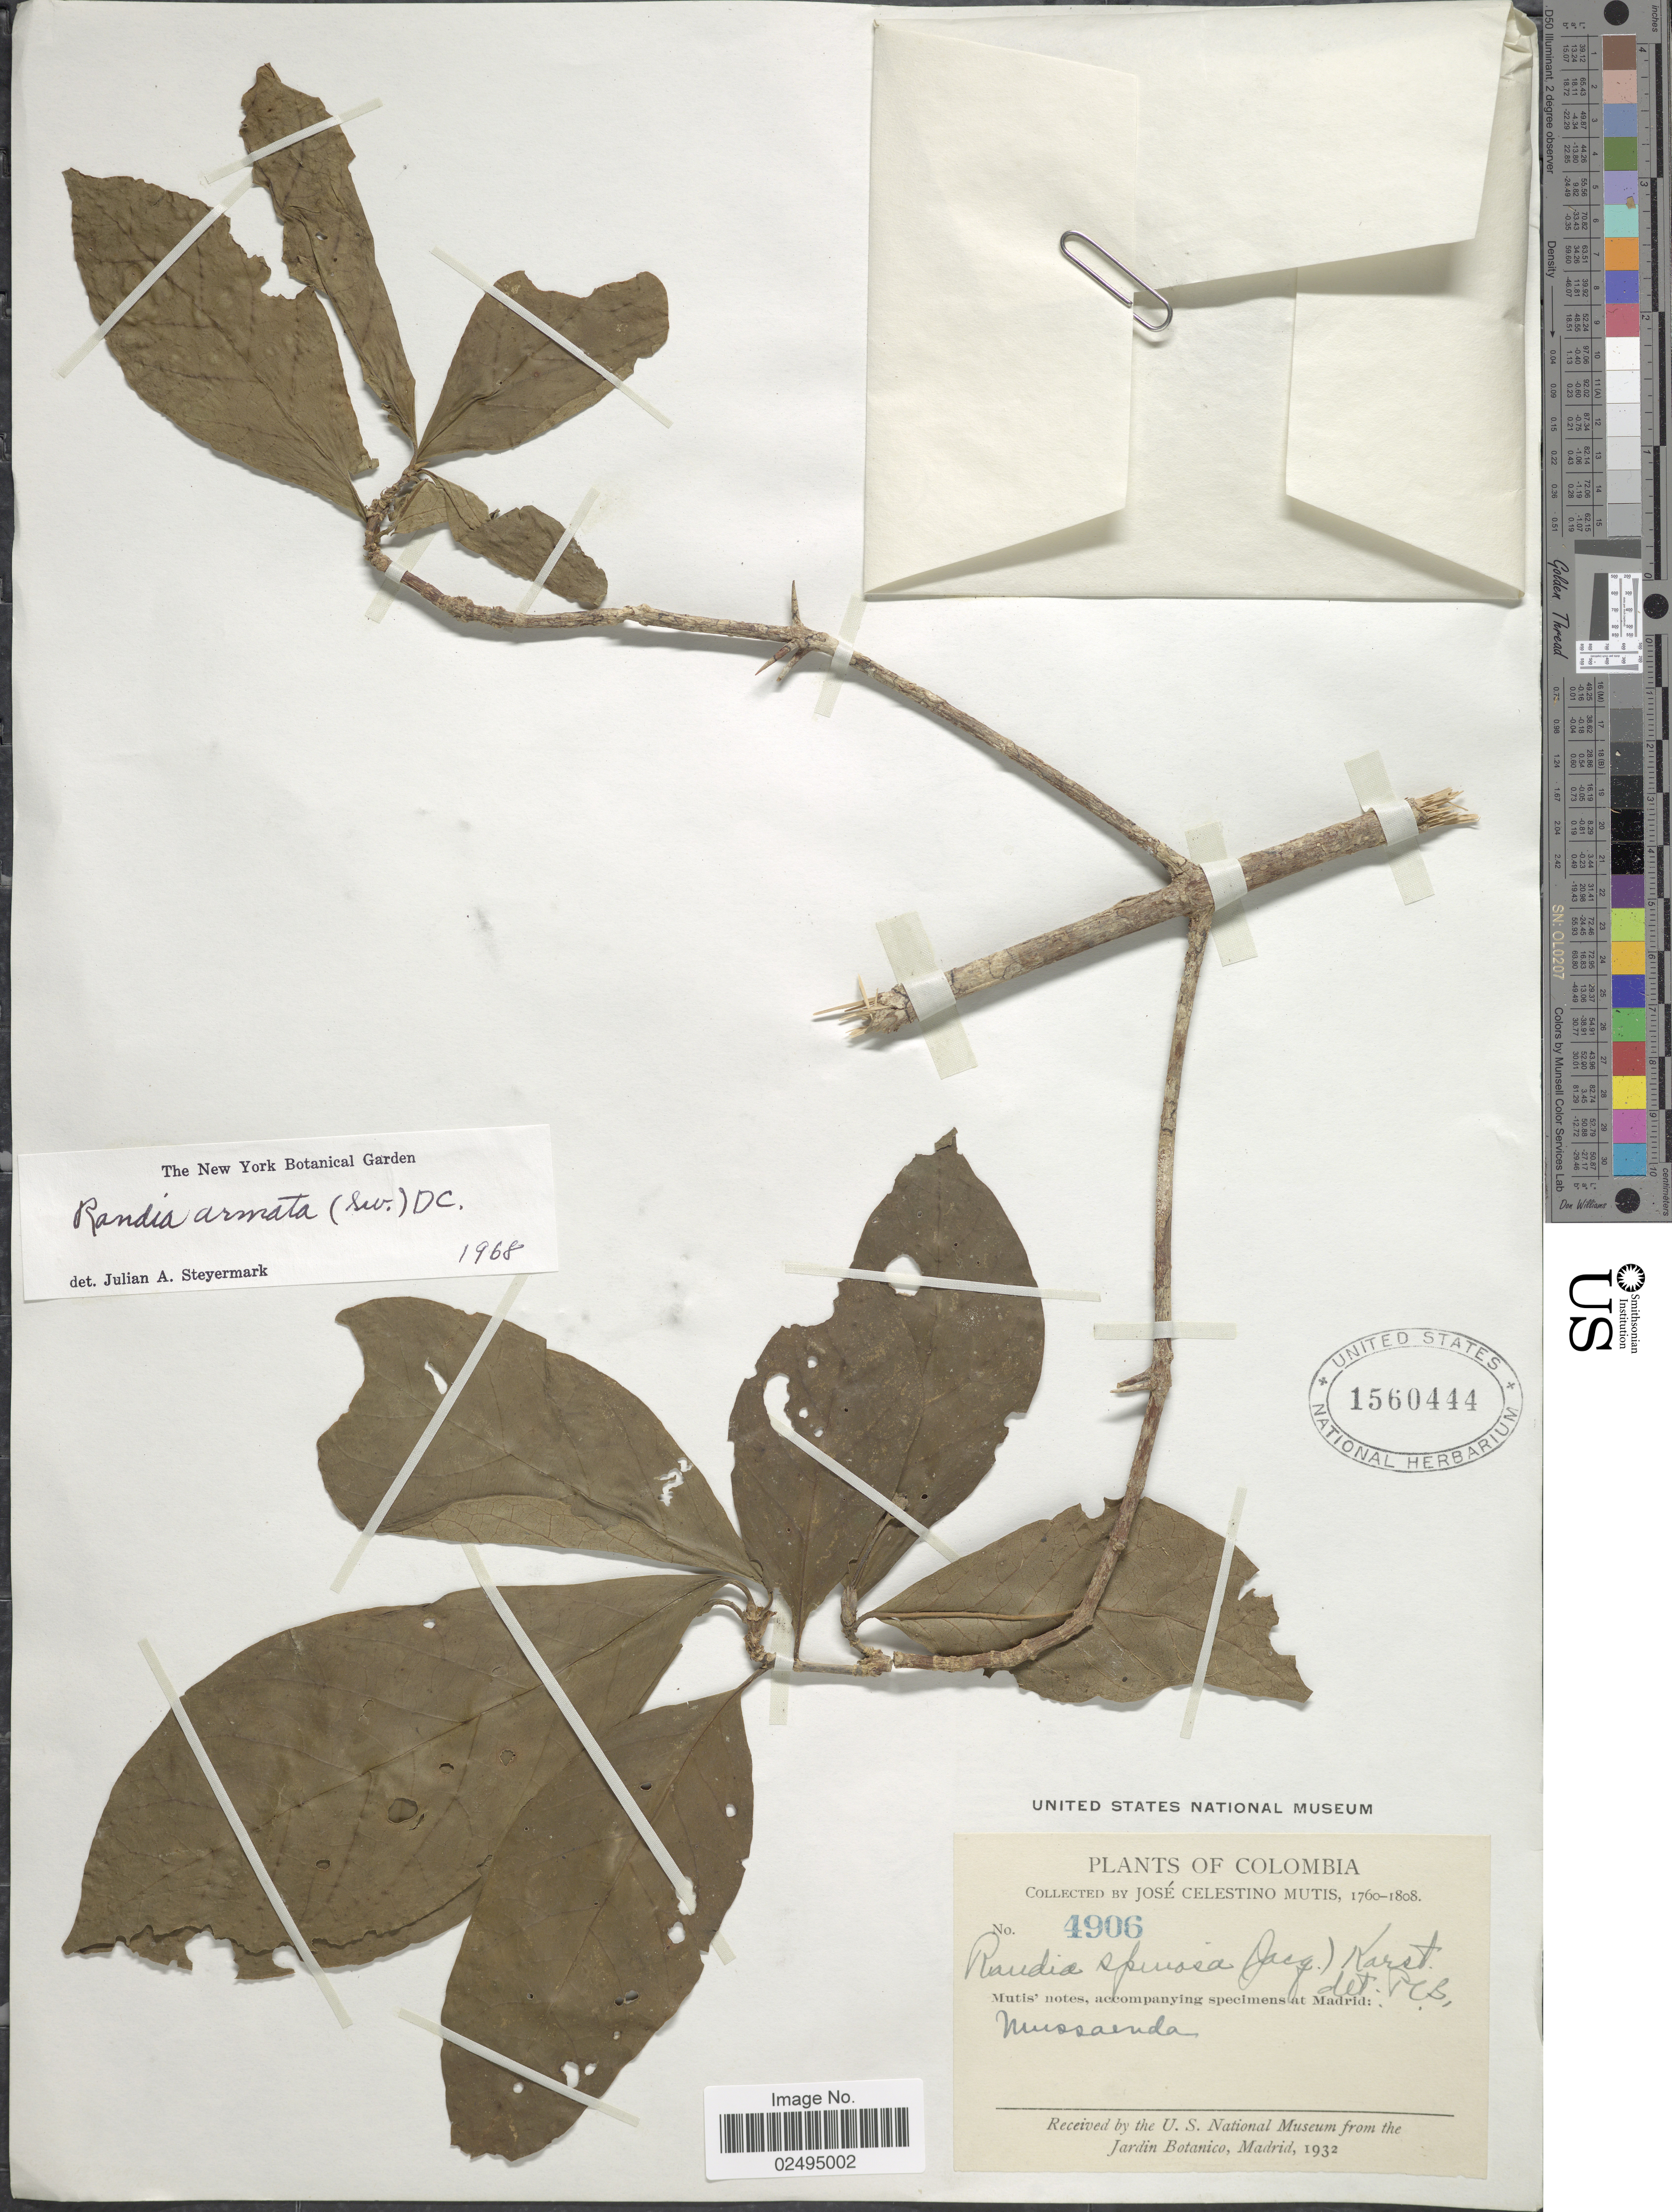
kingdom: Plantae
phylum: Tracheophyta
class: Magnoliopsida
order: Gentianales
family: Rubiaceae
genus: Randia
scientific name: Randia armata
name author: (Sw.) DC.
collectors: J. C. B. Mutis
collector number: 4906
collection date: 1760/1808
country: Colombia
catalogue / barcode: US 1560444